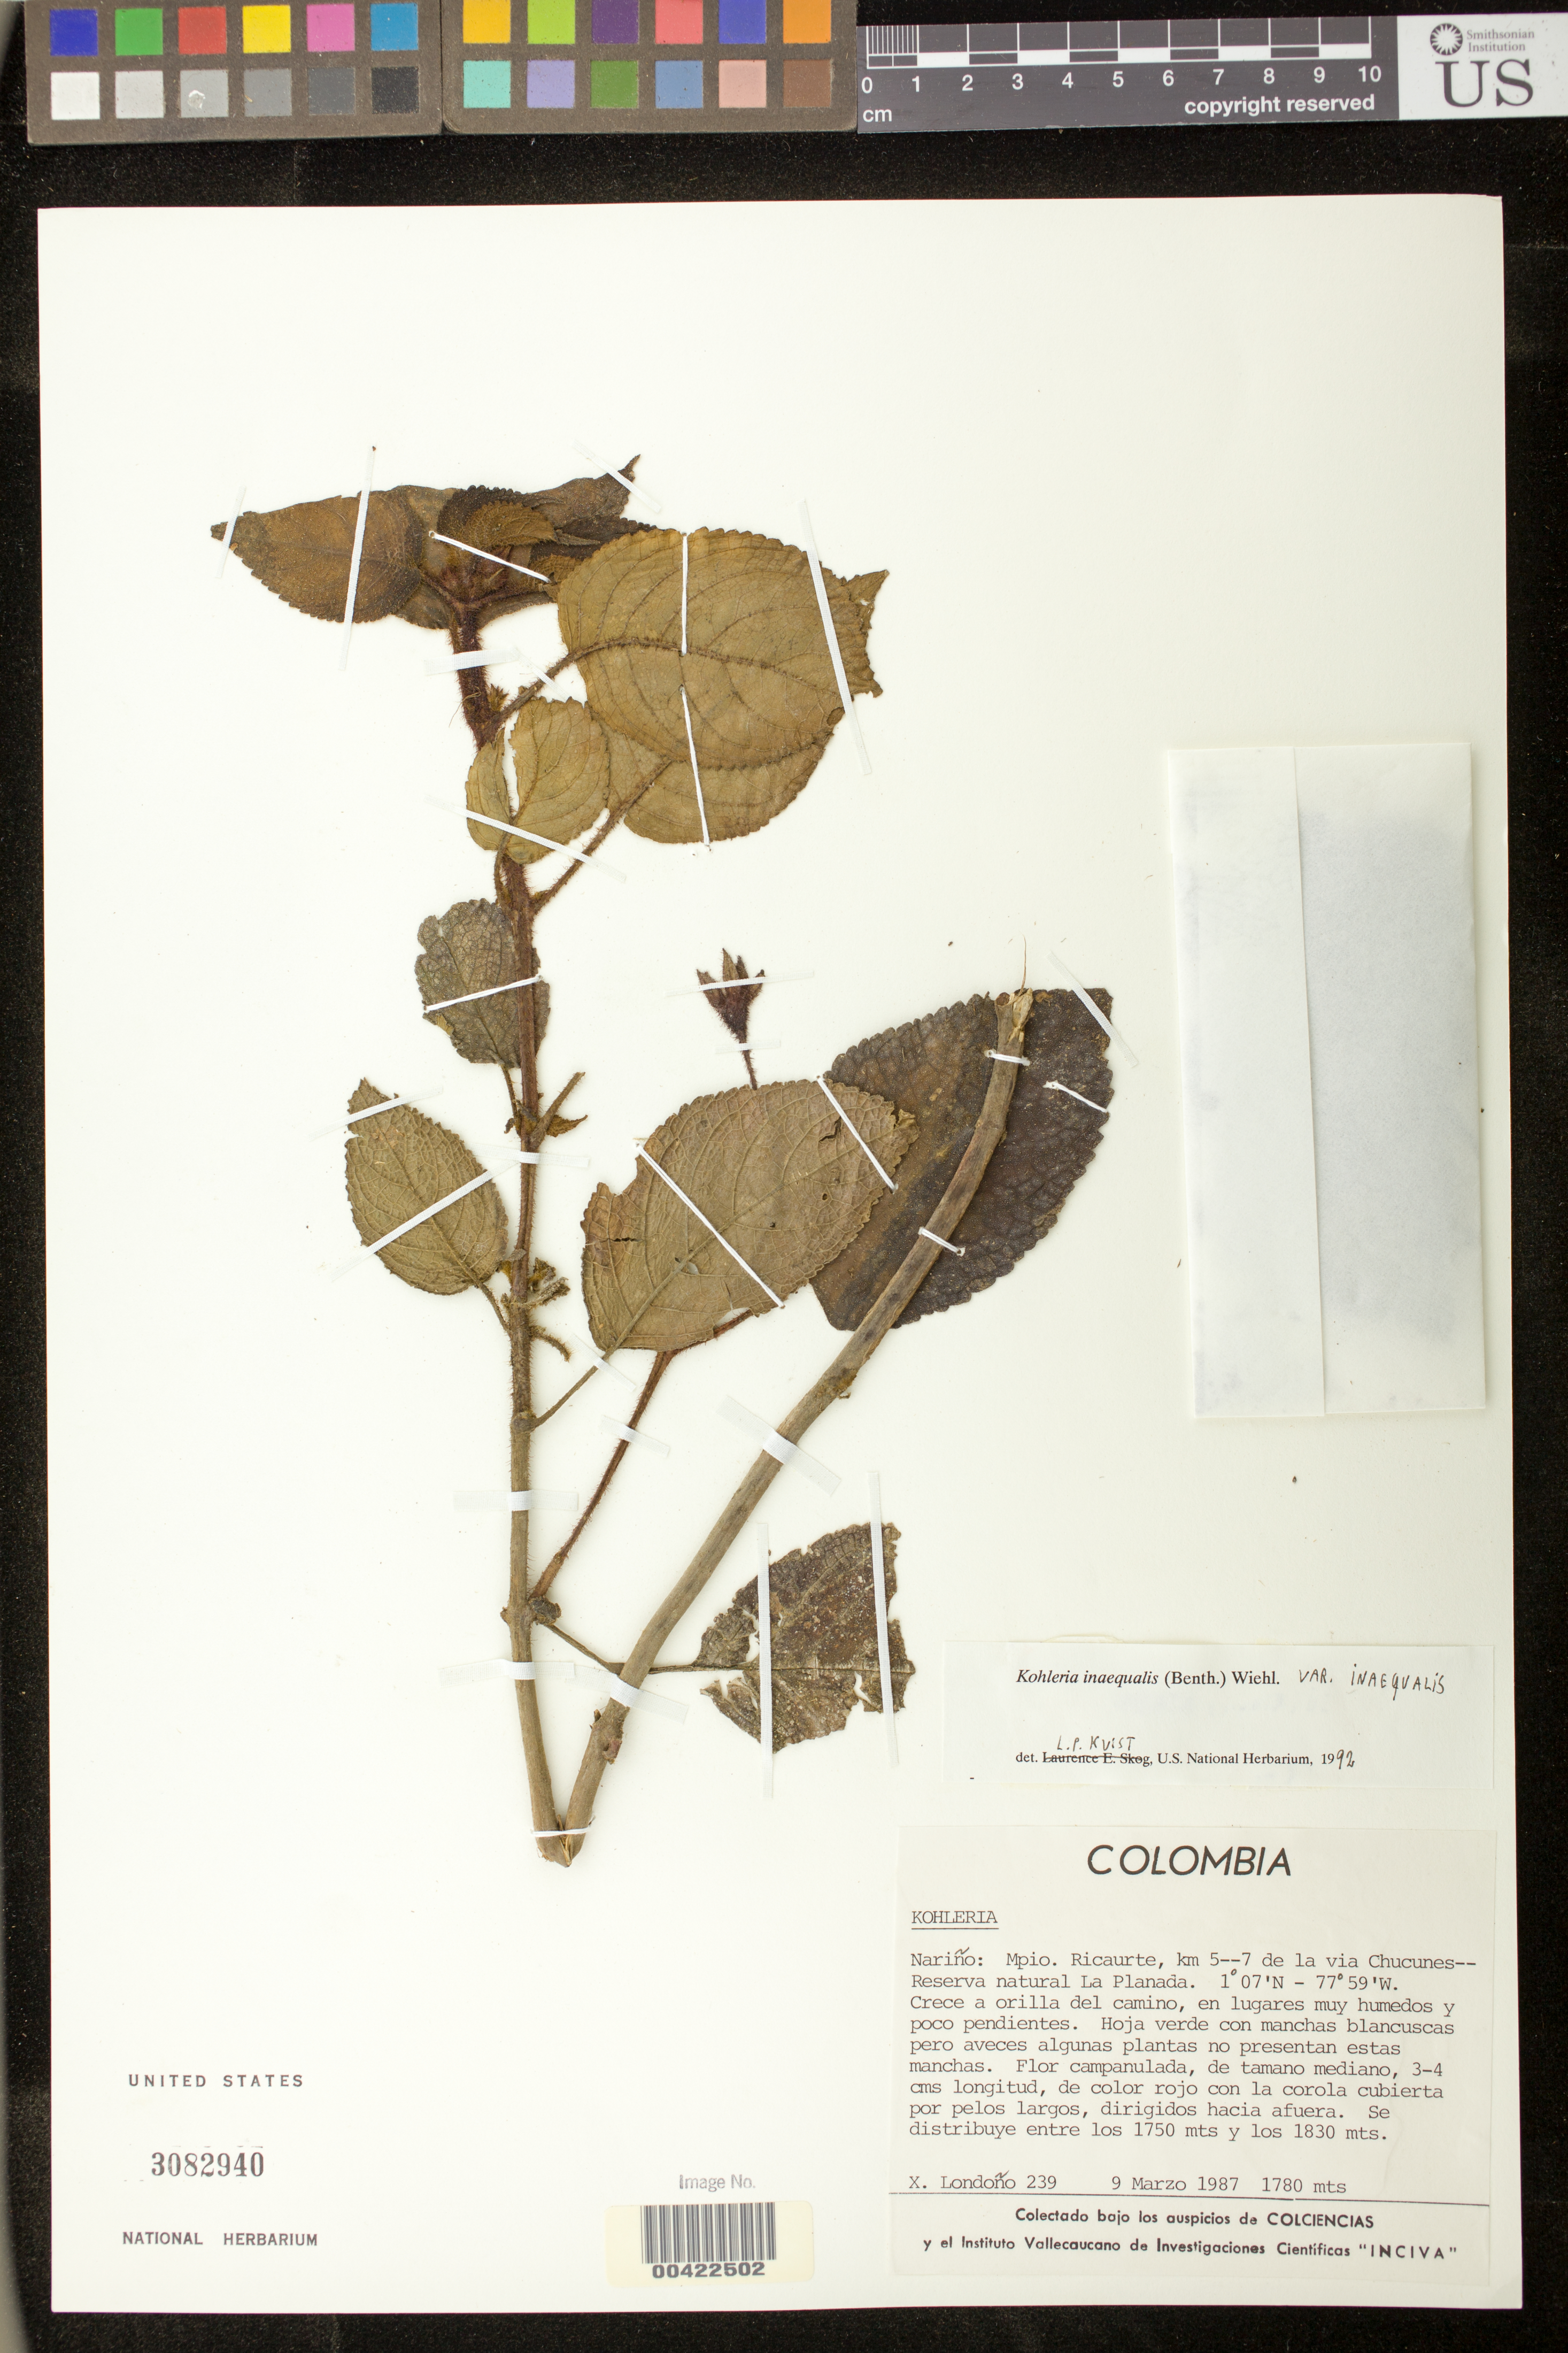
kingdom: Plantae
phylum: Tracheophyta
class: Magnoliopsida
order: Lamiales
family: Gesneriaceae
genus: Kohleria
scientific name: Kohleria inaequalis var. inaequalis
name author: (Benth.) Wiehler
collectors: X. Londoño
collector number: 239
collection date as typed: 09 Mar 1987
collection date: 1987-03-09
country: Colombia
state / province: Nariño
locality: Ricaurte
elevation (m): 1780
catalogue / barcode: US 3082940